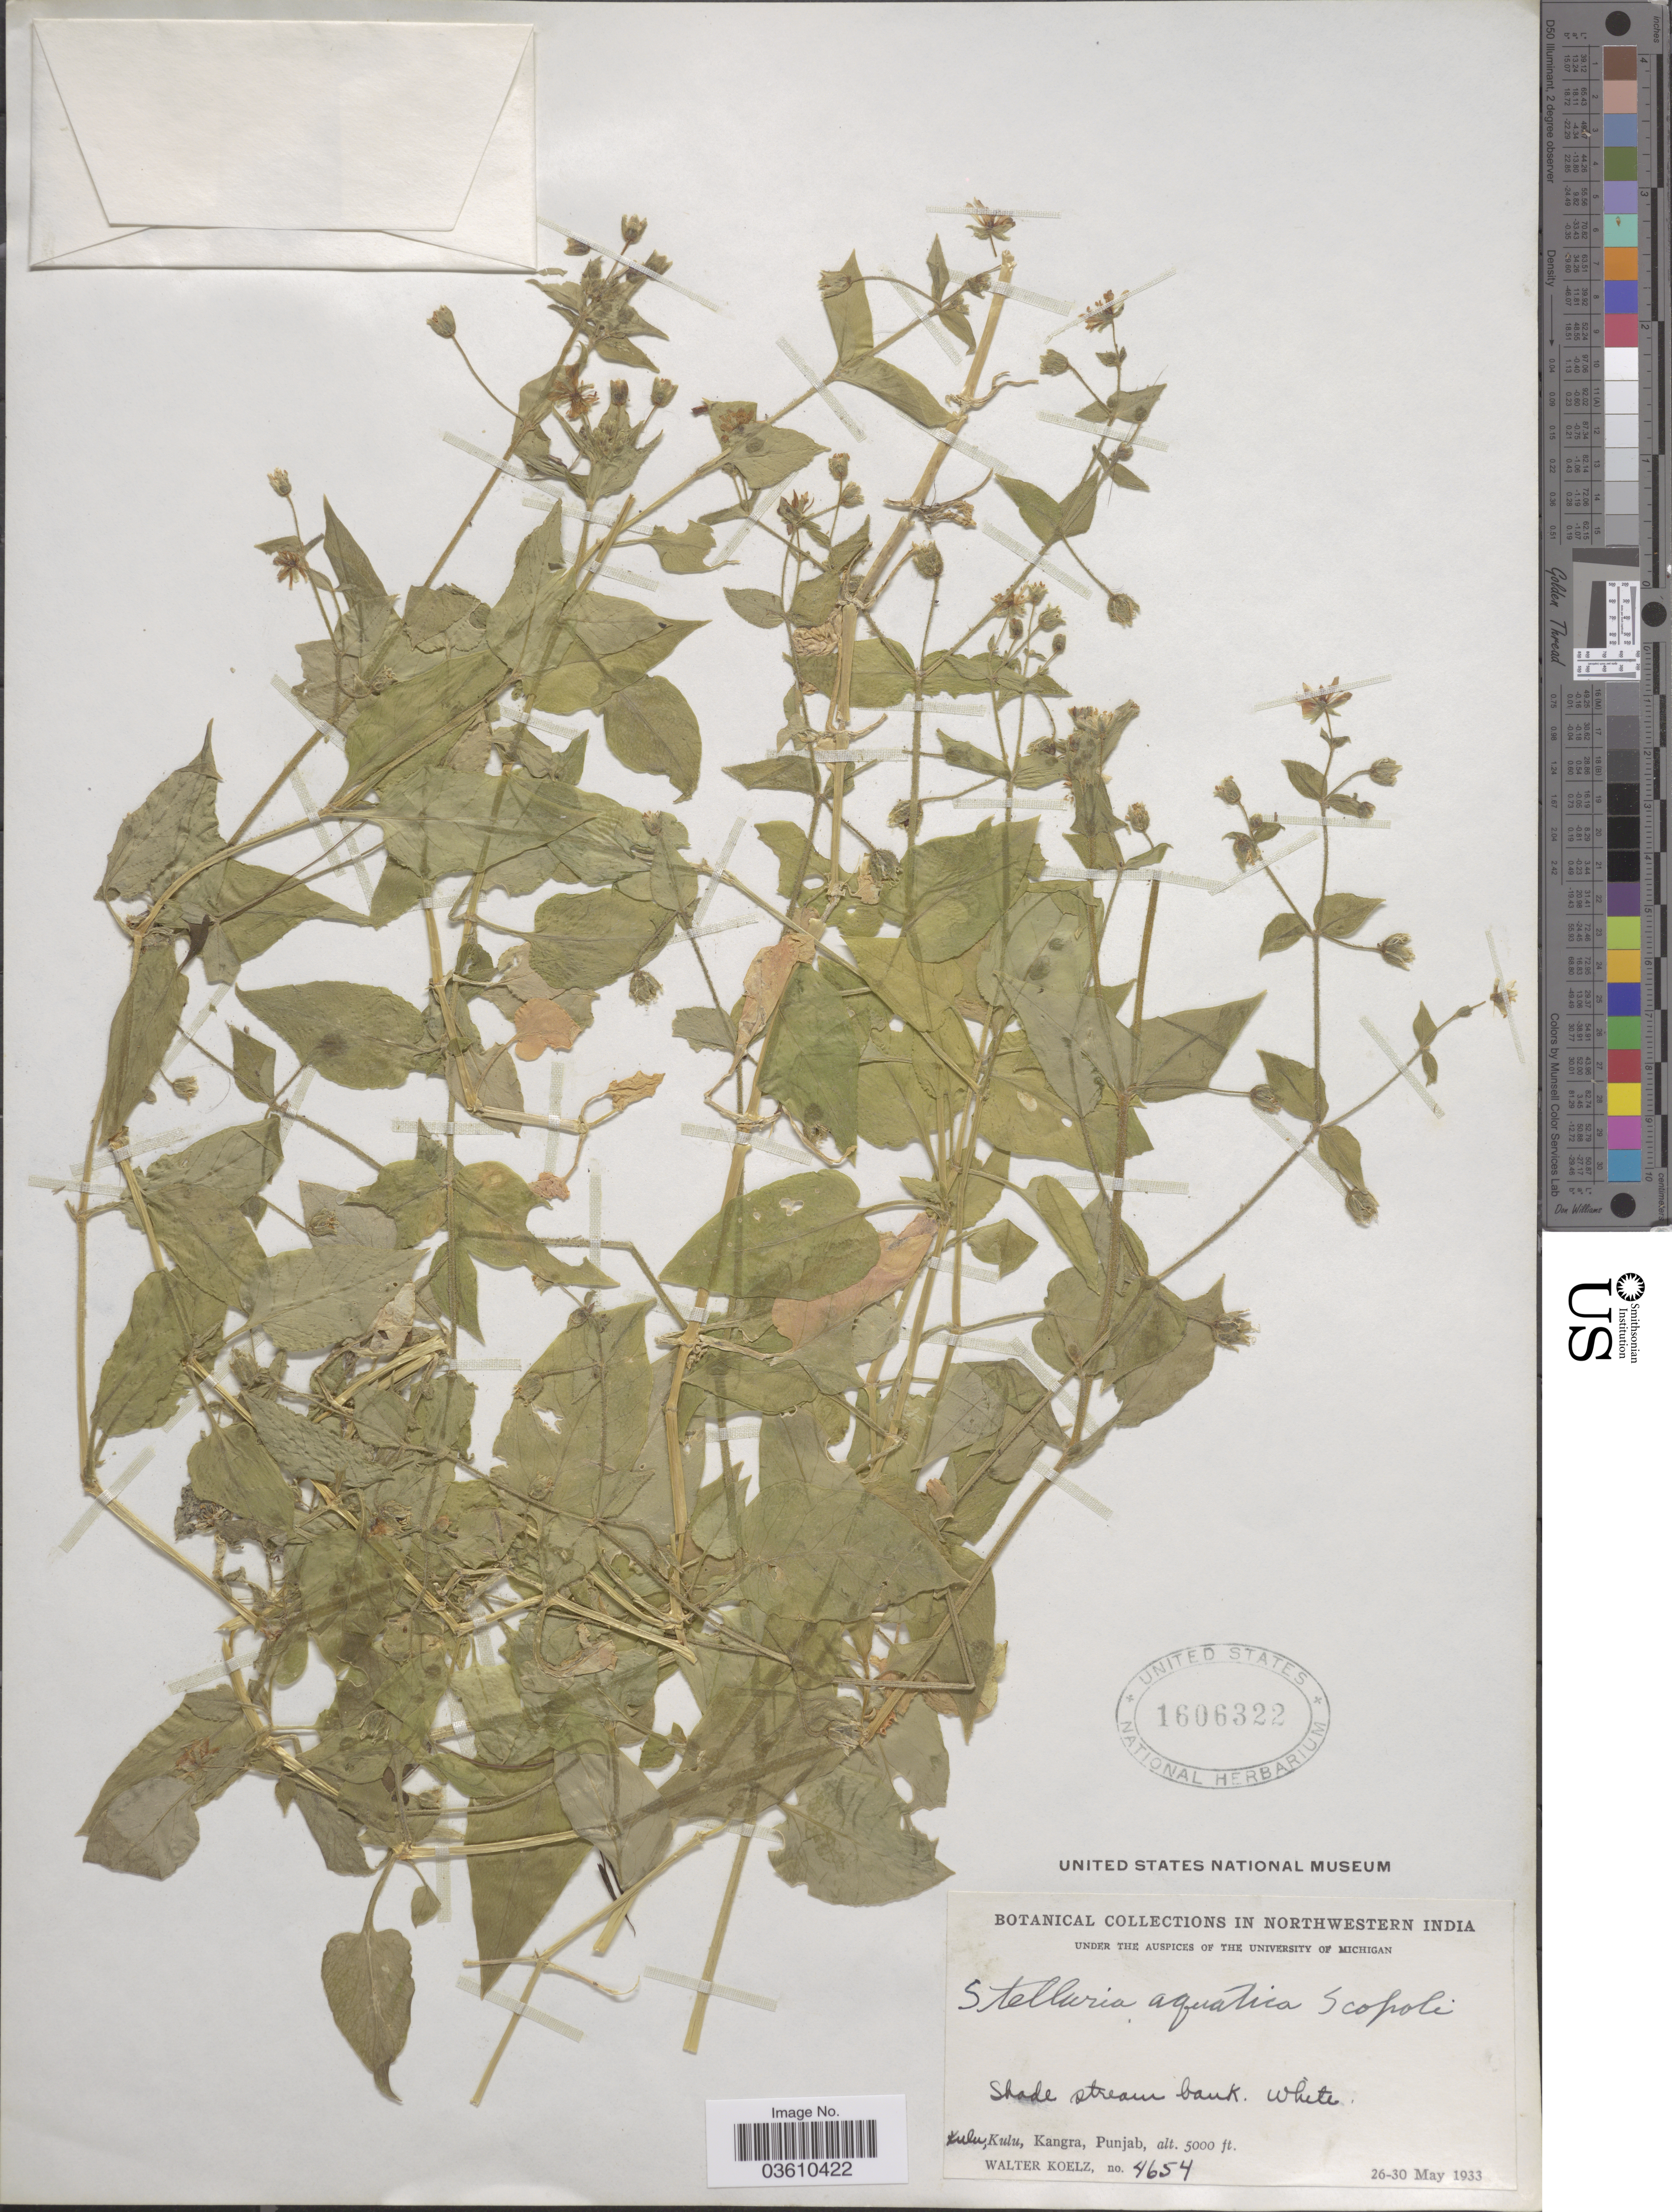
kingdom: Plantae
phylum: Tracheophyta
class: Magnoliopsida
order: Caryophyllales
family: Caryophyllaceae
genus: Stellaria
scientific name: Stellaria aquatica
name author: L.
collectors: W. N. Koelz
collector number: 4654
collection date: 1933-05-26/1933-05-30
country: India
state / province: Punjab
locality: Northwestern India. Kulu, Kulu, Kangra.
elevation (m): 1524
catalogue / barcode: US 1606322